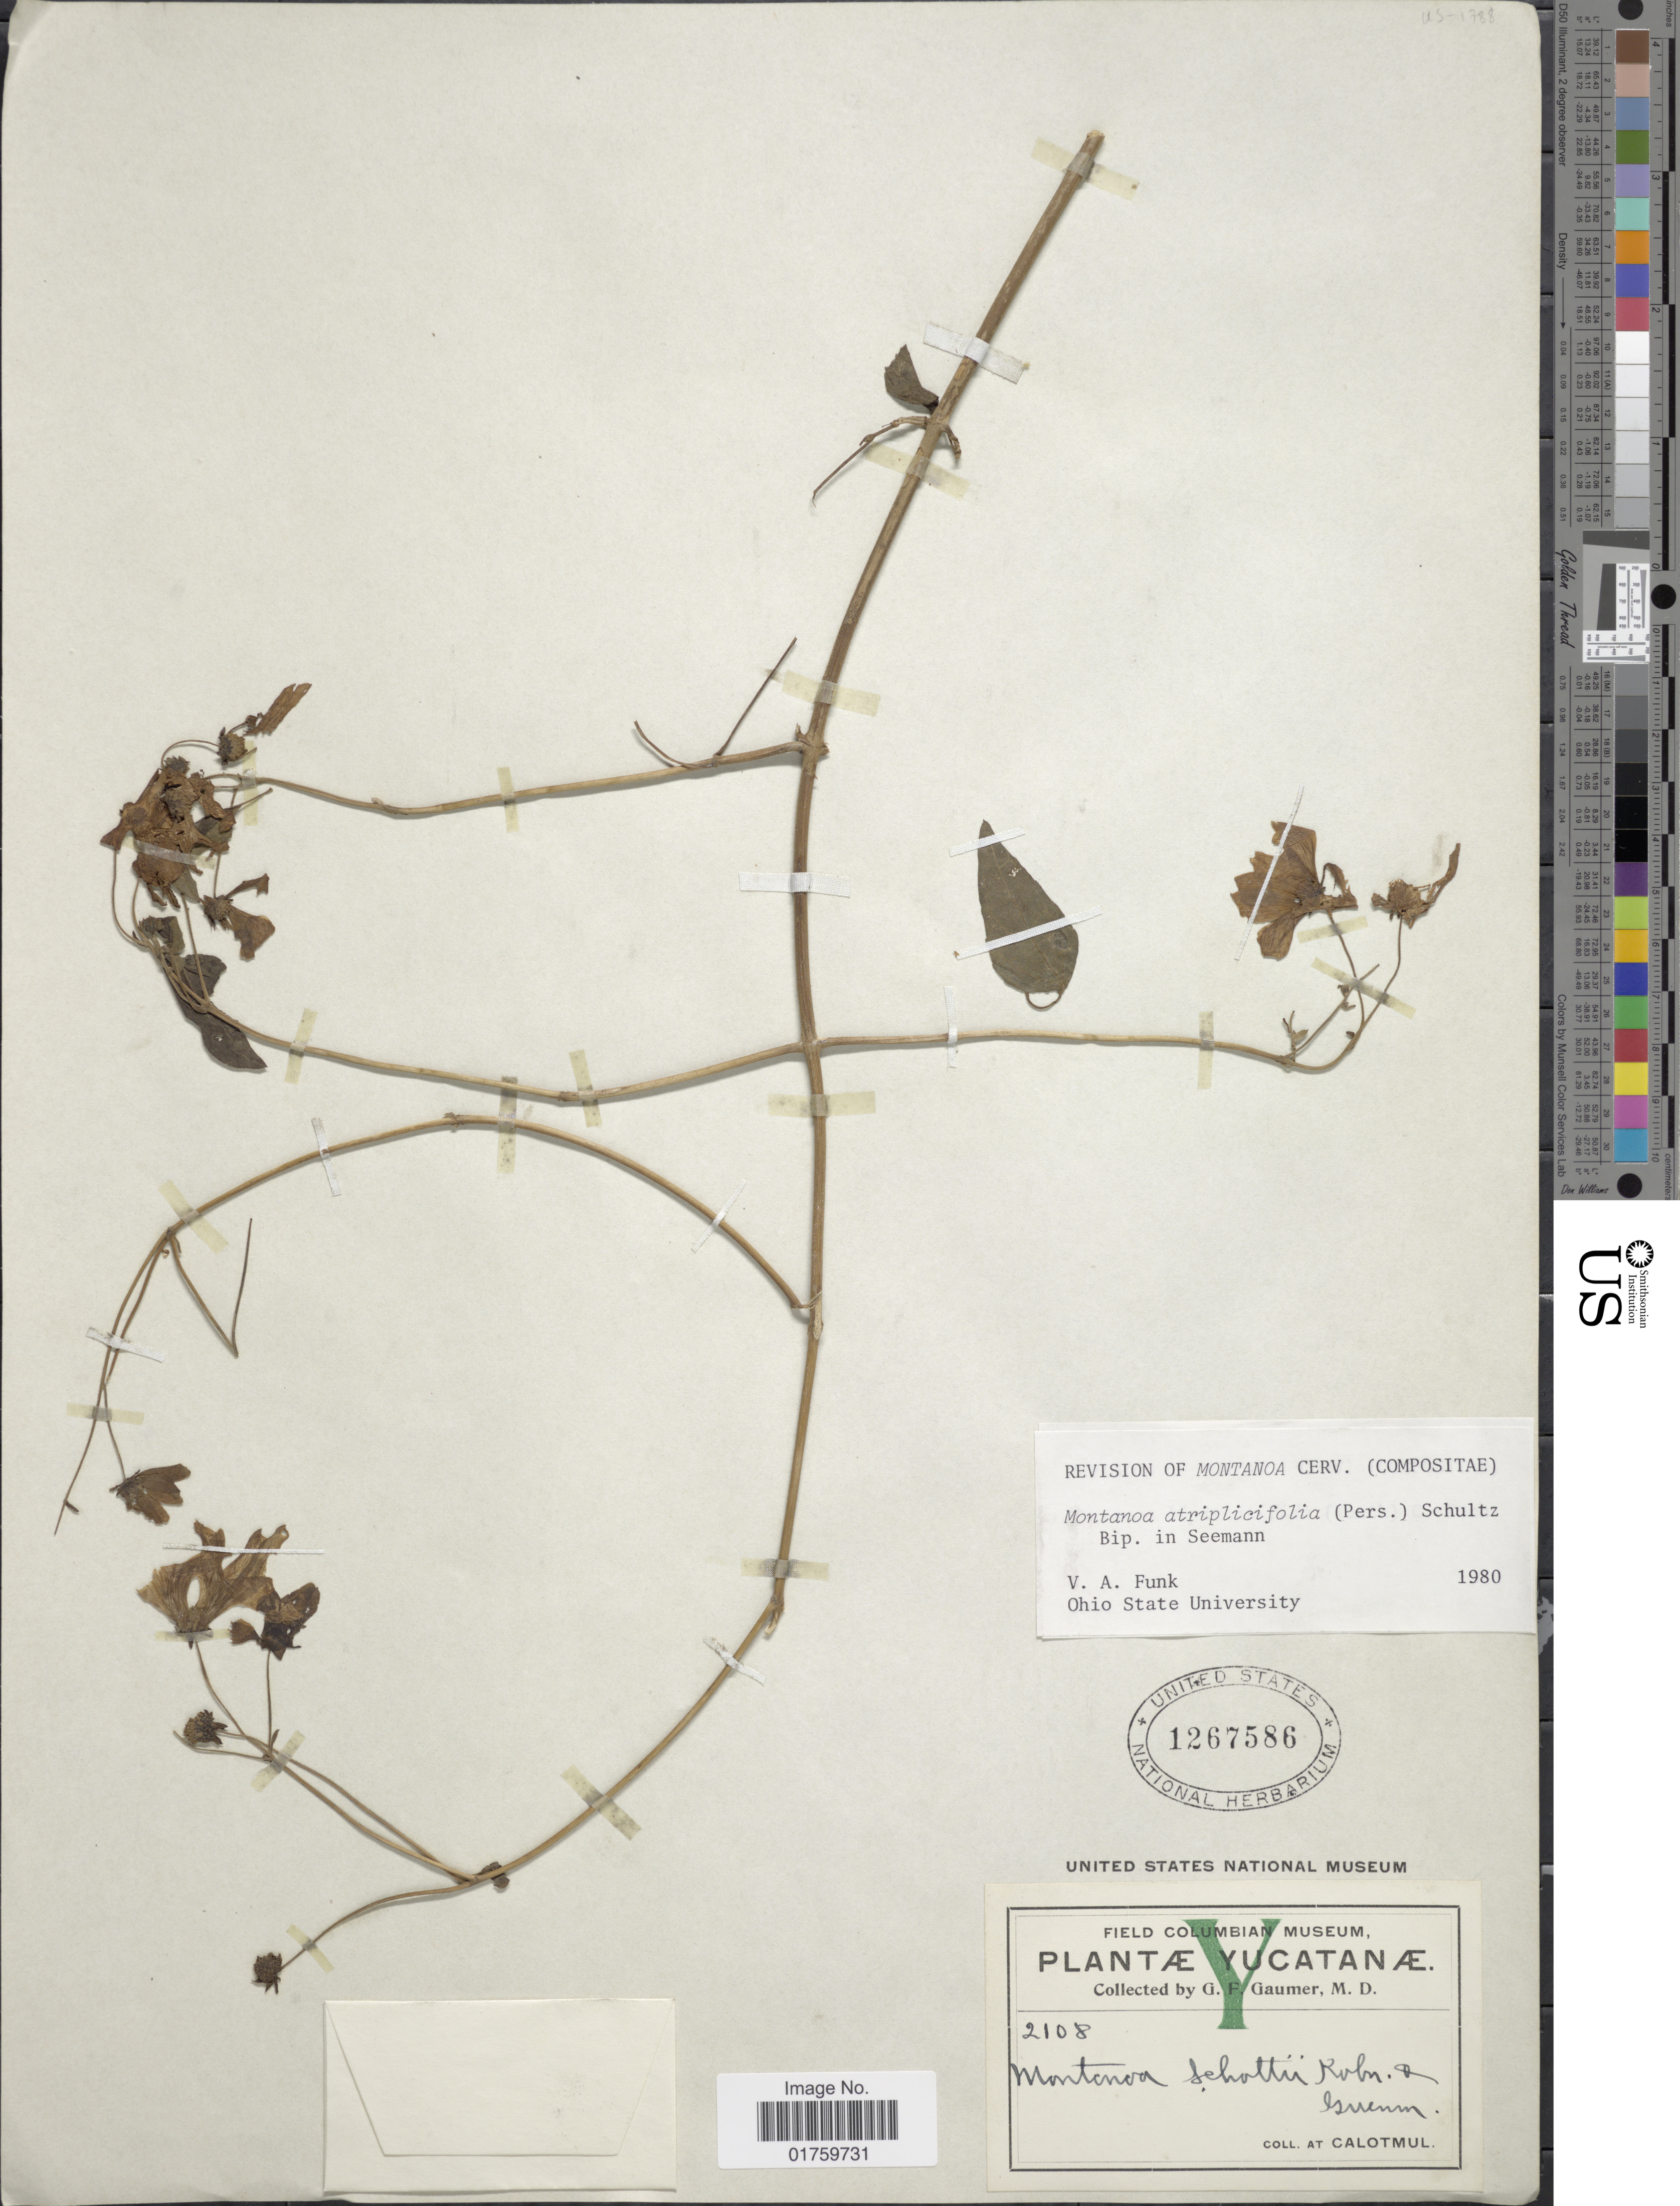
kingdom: Plantae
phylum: Tracheophyta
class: Magnoliopsida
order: Asterales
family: Asteraceae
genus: Montanoa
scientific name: Montanoa atriplicifolia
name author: (Pers.) Sch. Bip.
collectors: G. F. Gaumer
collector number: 2108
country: Mexico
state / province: Yucatán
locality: At Calotmul.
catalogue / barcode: US 1267586